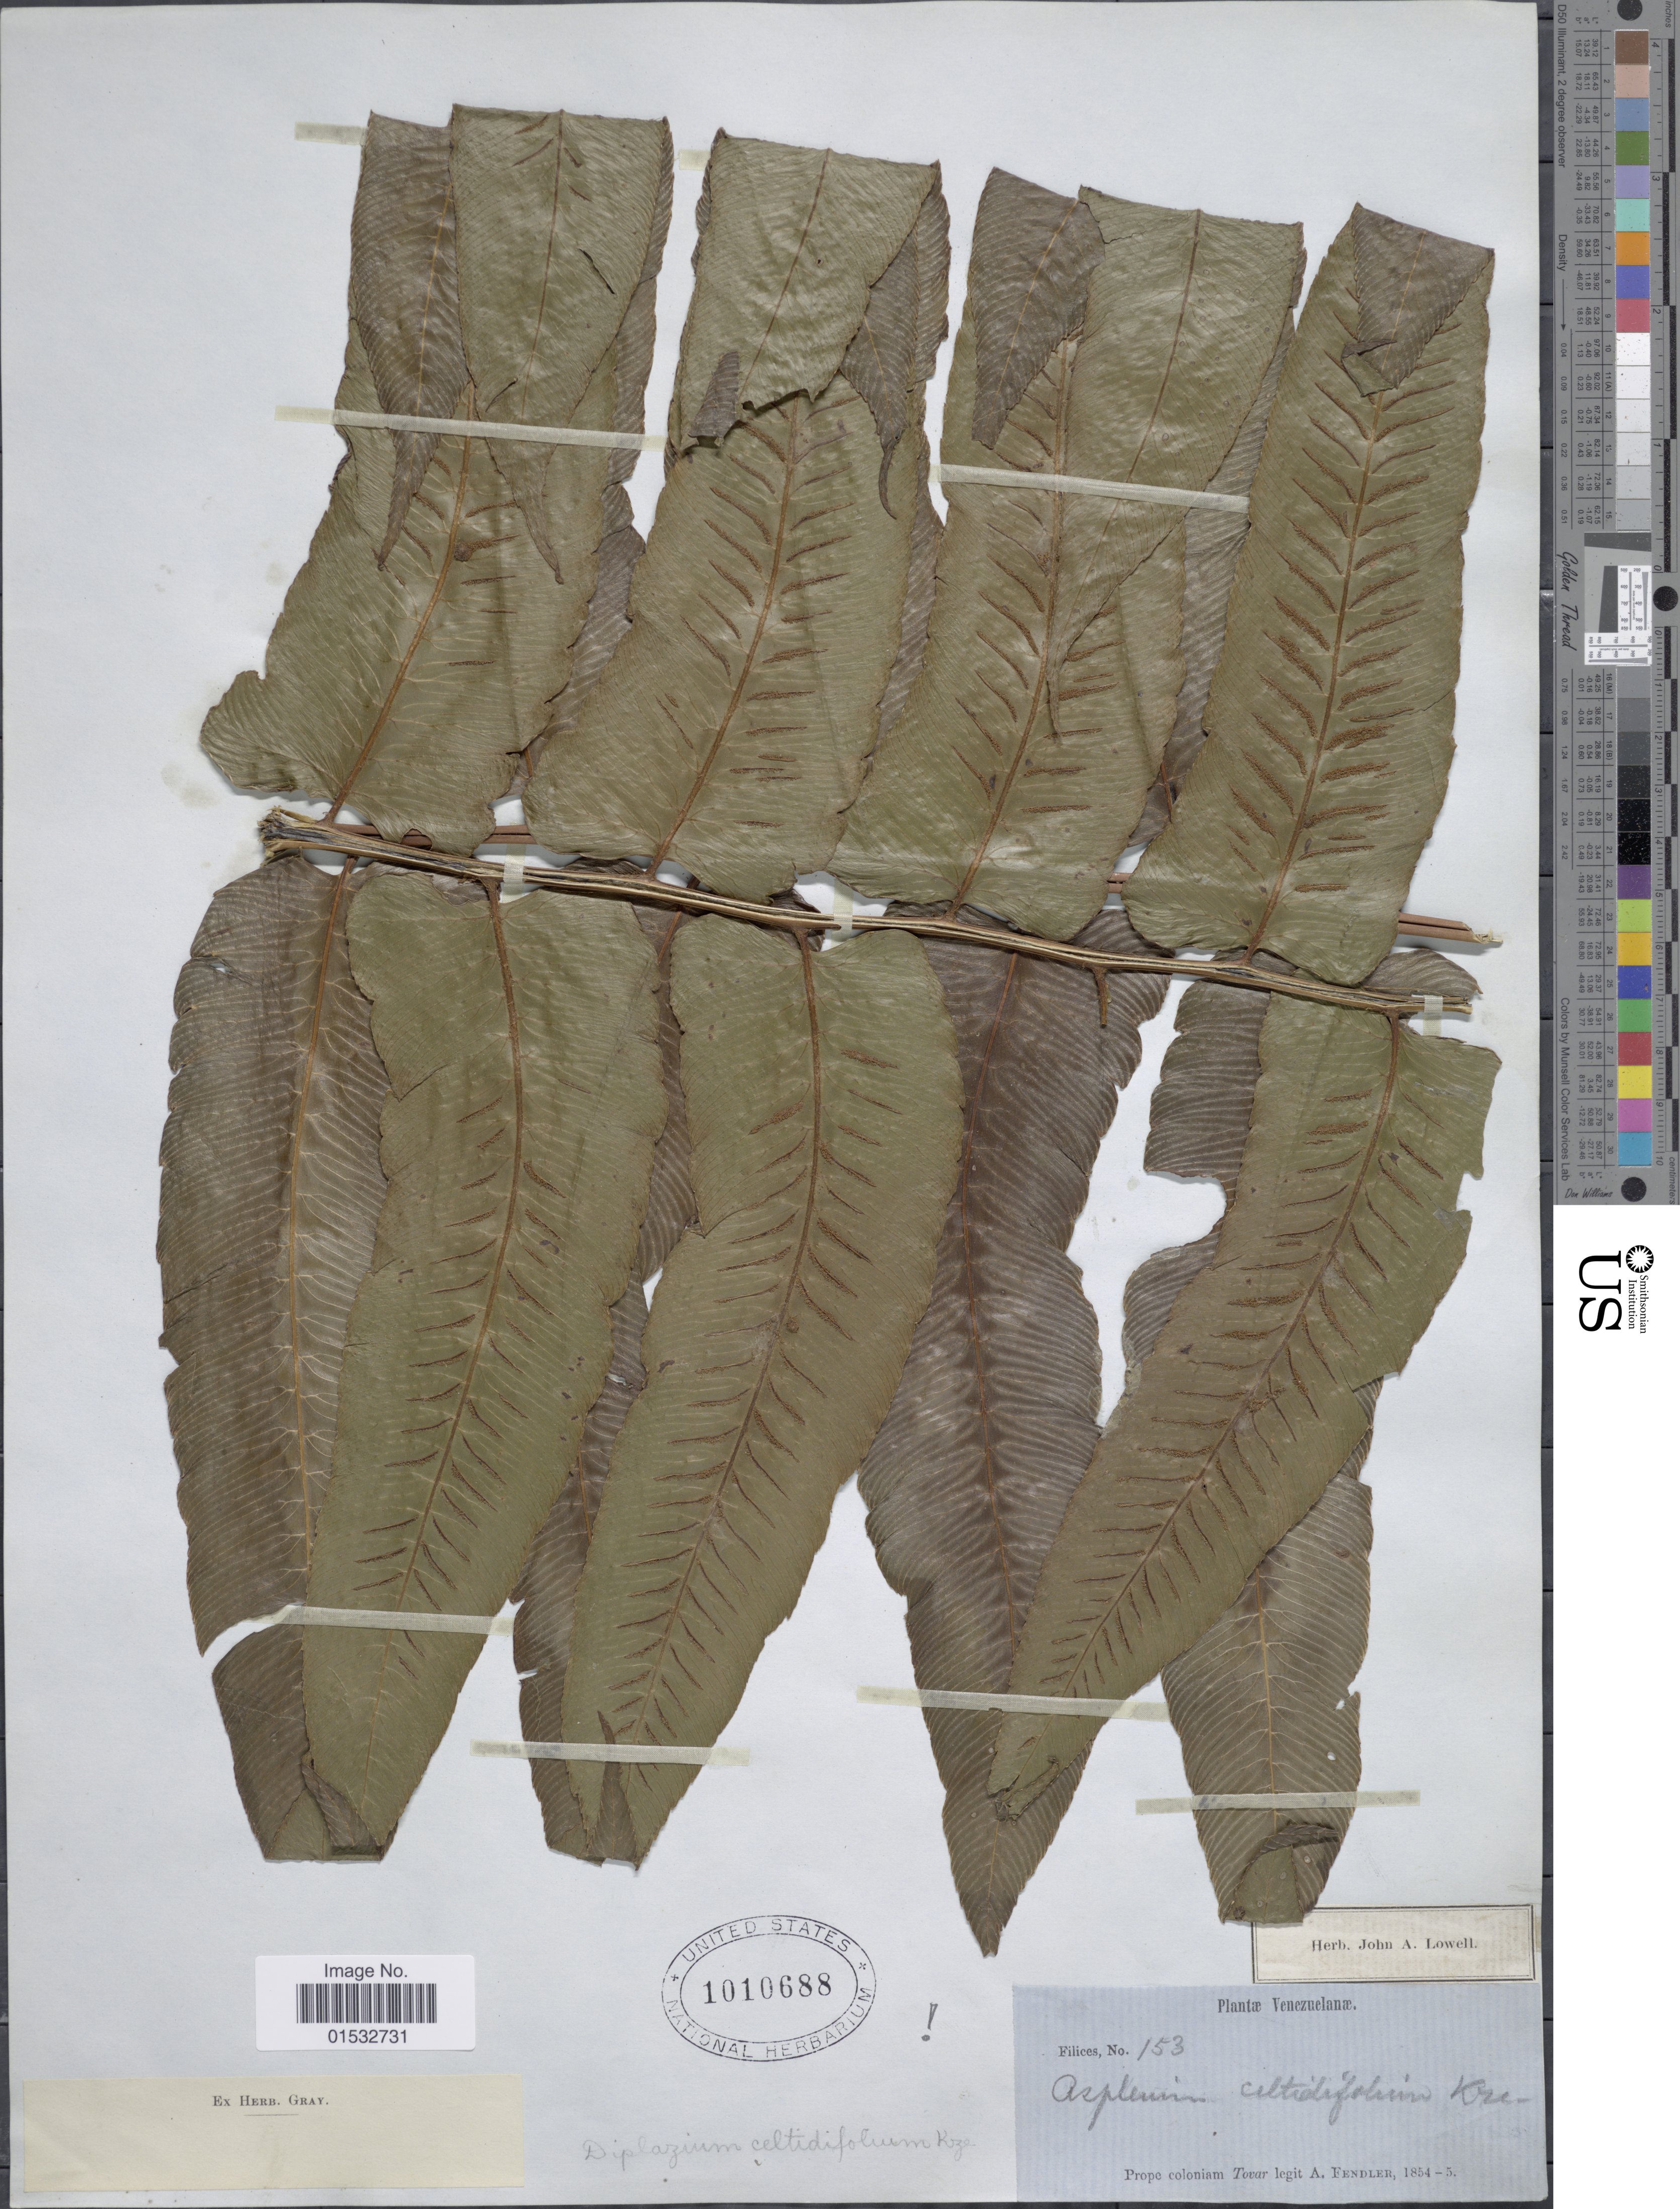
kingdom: Plantae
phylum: Tracheophyta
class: Polypodiopsida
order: Polypodiales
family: Athyriaceae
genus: Diplazium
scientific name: Diplazium celtidifolium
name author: Kunze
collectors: A. Fendler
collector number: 153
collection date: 1854/1855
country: Venezuela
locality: Prope coloniam Tovar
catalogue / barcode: US 1010688